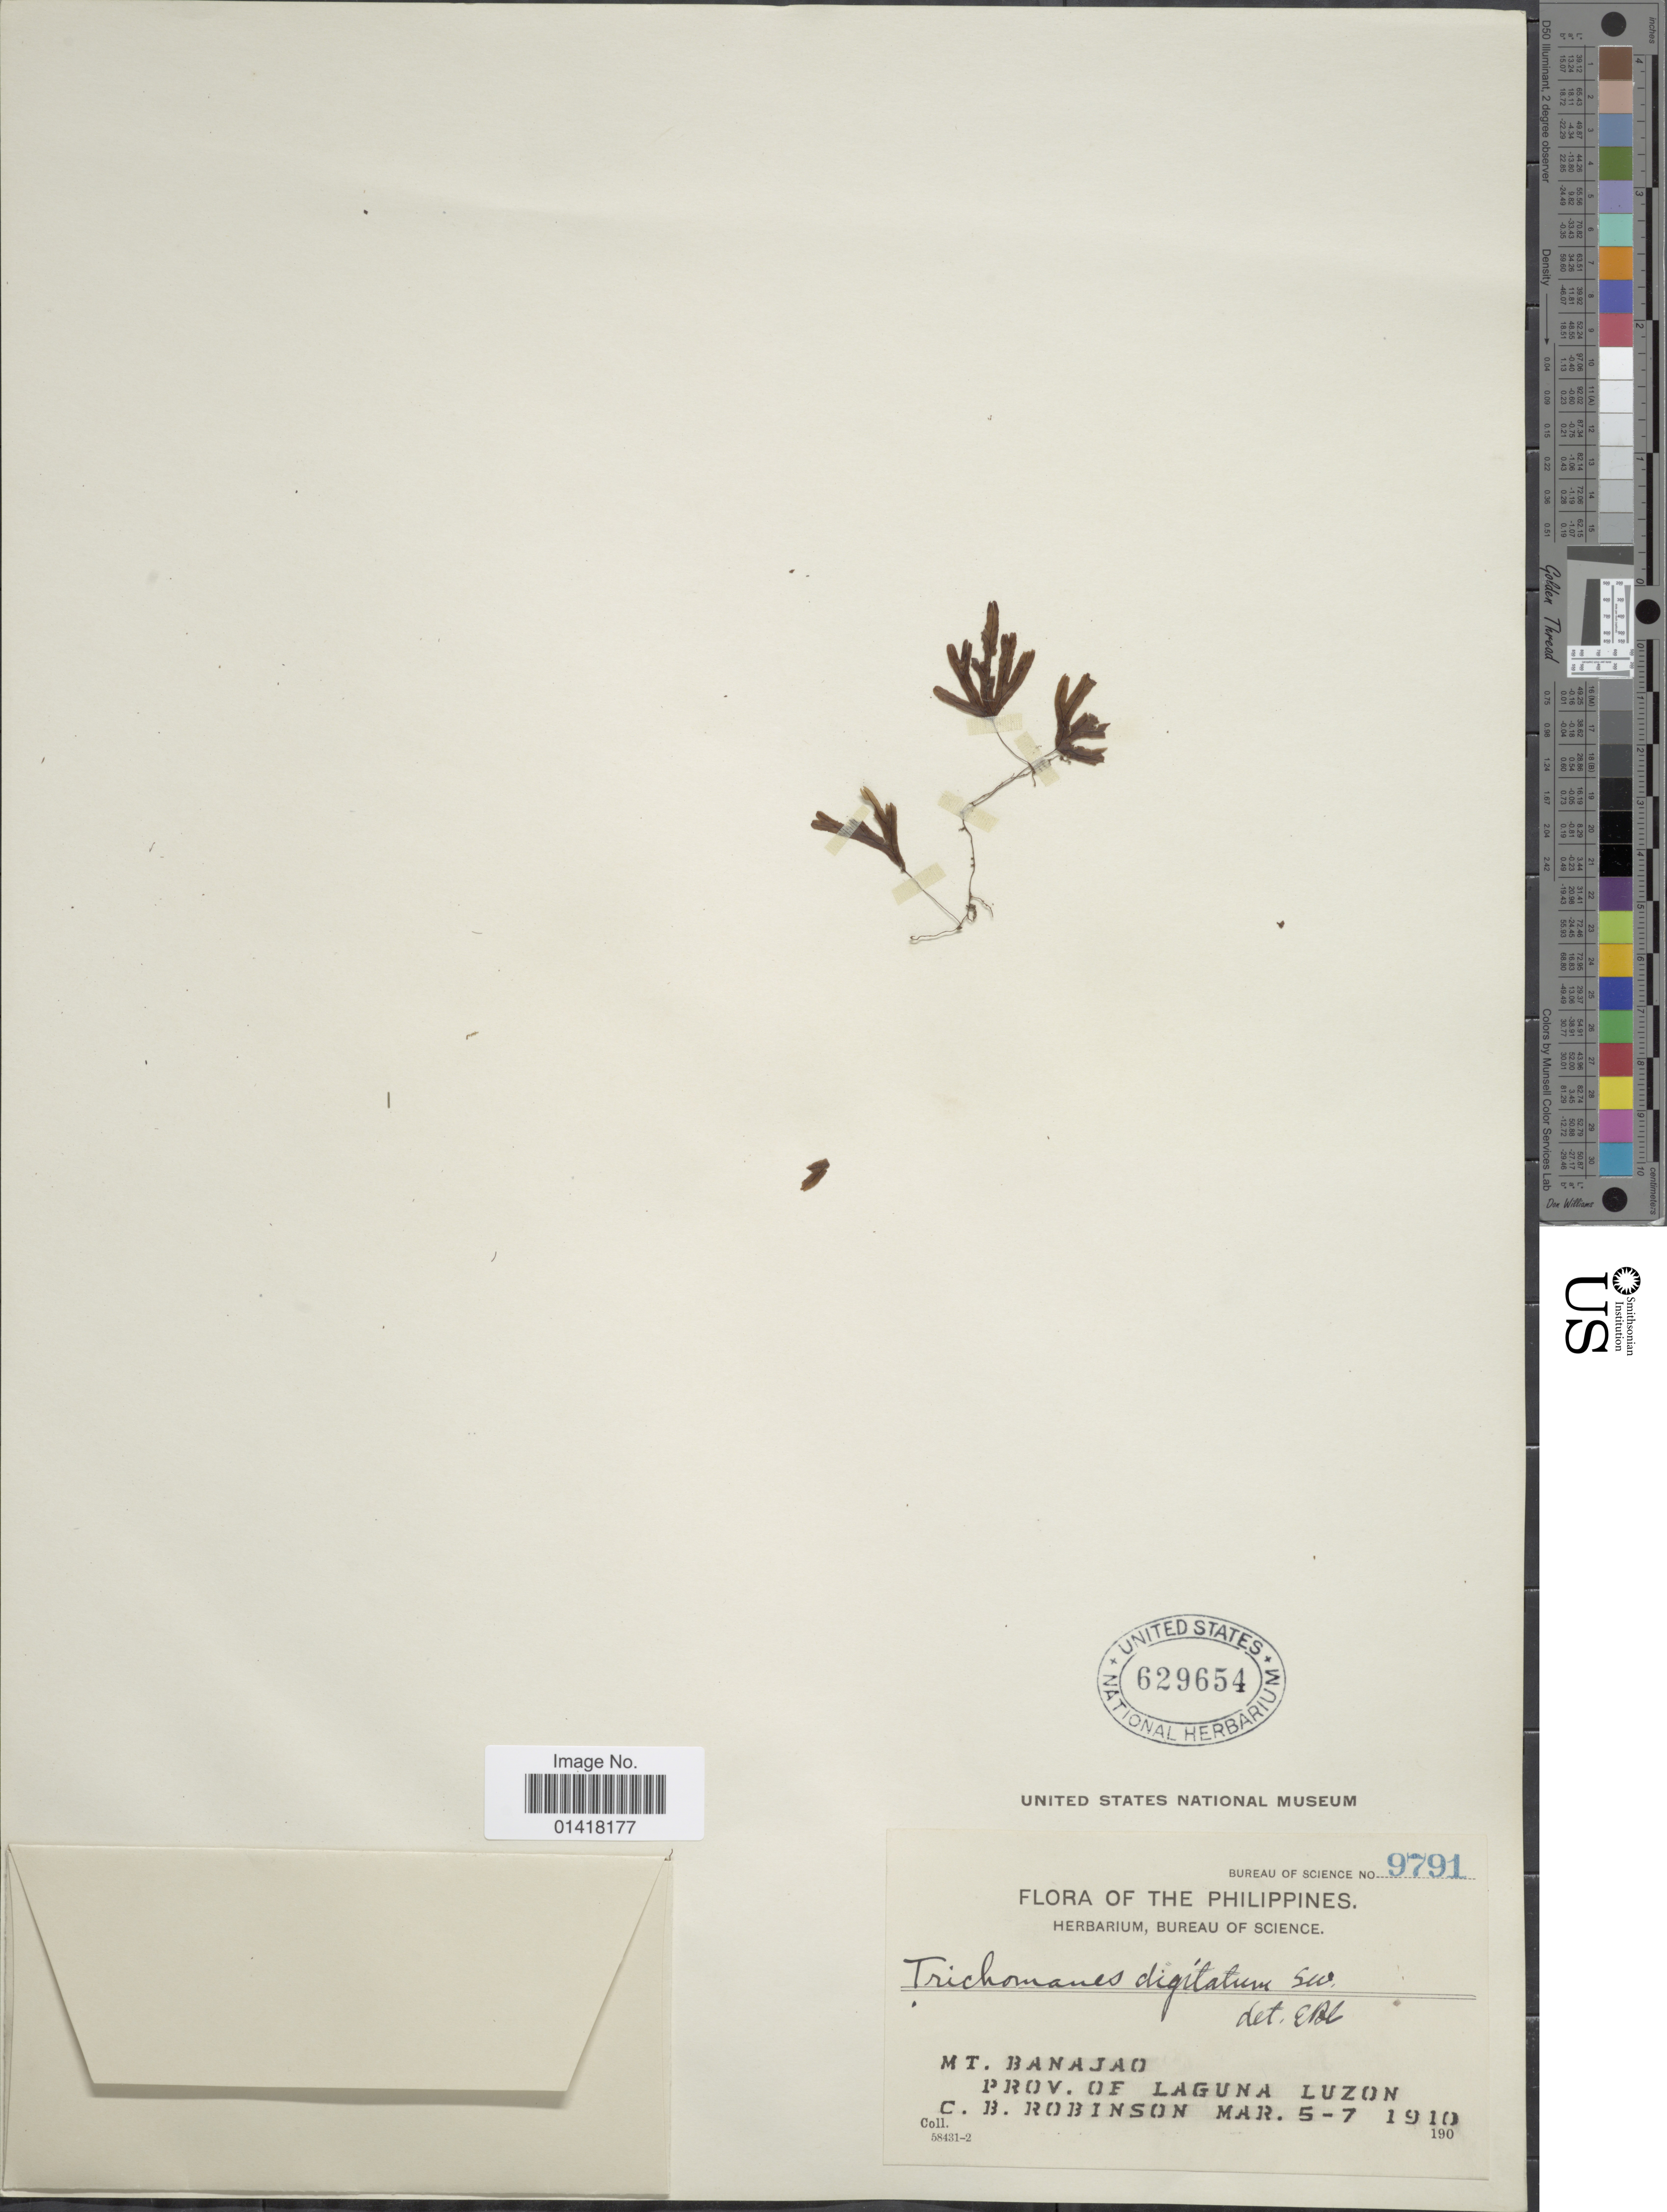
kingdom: Plantae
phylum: Tracheophyta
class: Polypodiopsida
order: Hymenophyllales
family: Hymenophyllaceae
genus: Hymenophyllum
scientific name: Hymenophyllum digitatum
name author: (Sw.) Fosberg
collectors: C. Robinson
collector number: Bureau of Science 9791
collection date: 1910-03-05/1910-03-07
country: Philippines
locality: The Philippines. Mt. Banajao. Prov. of Laguna. Luzon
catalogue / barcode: US 629654